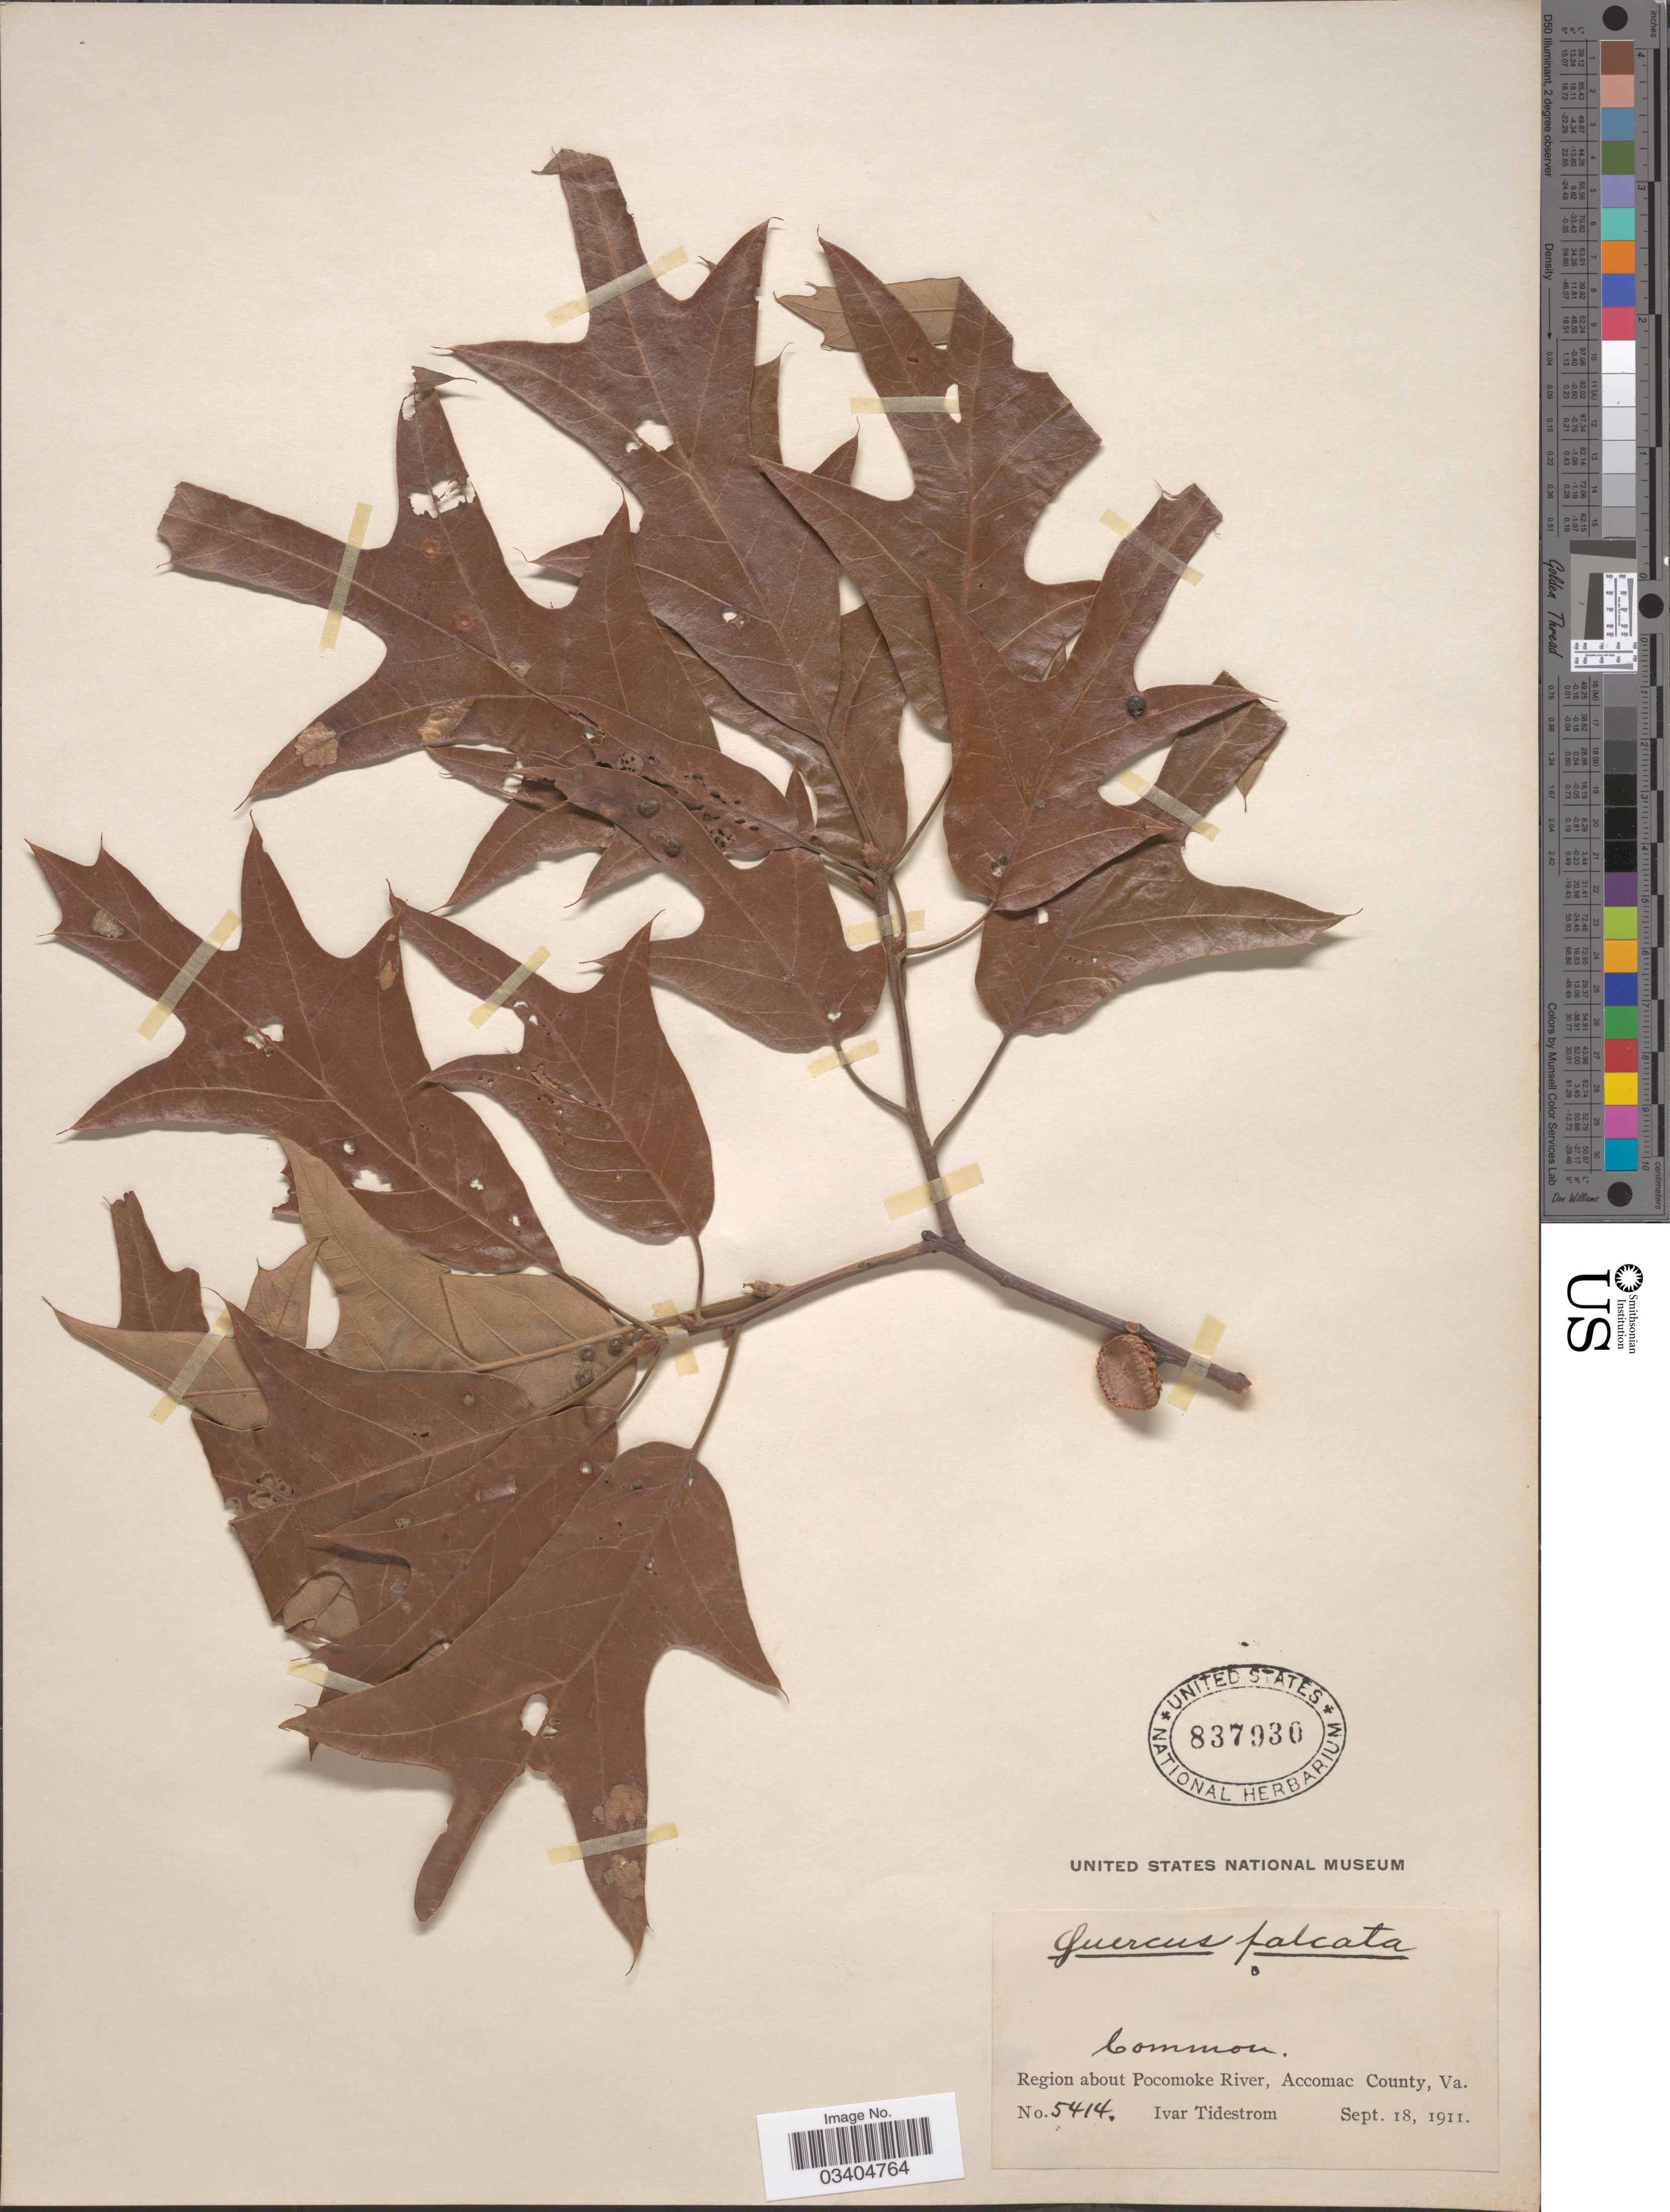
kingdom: Plantae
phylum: Tracheophyta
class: Magnoliopsida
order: Fagales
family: Fagaceae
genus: Quercus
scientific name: Quercus falcata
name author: Michx.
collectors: I. F. Tidestrom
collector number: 5414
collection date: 1911-09-18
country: United States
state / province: Virginia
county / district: Accomack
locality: Region about Pocomoke River, Accomac County.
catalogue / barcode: US 837930